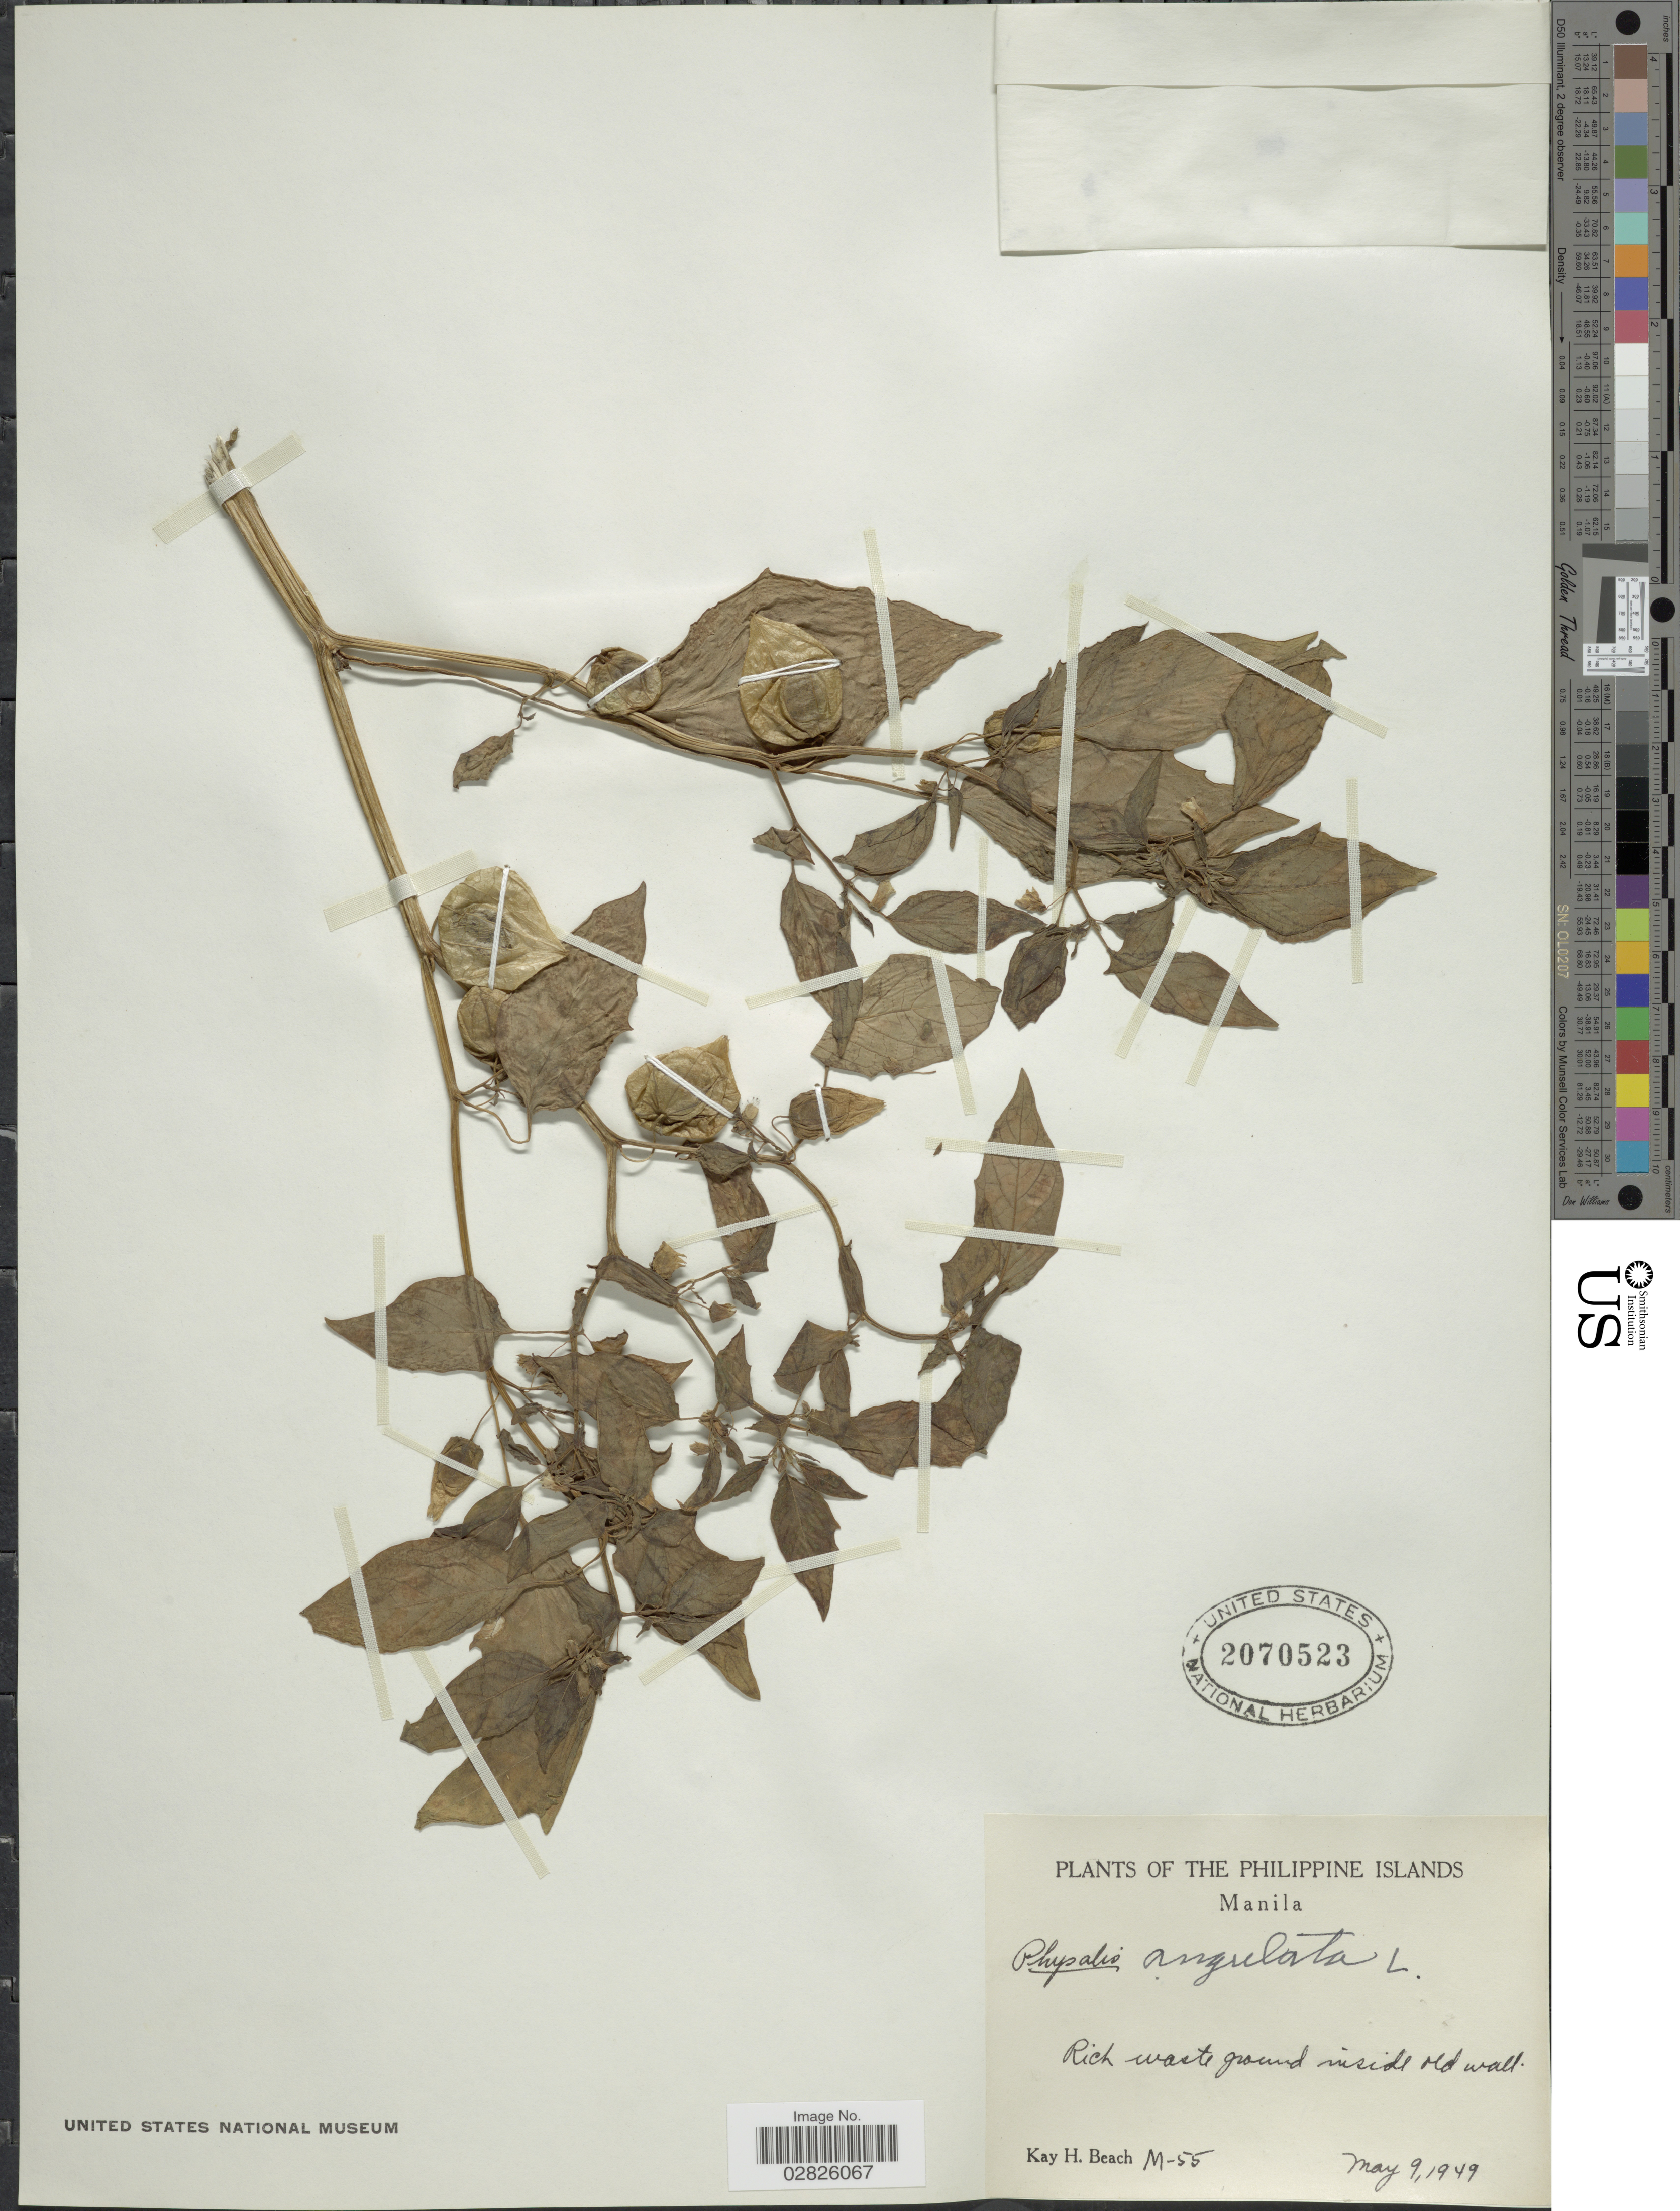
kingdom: Plantae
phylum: Tracheophyta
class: Magnoliopsida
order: Solanales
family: Solanaceae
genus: Physalis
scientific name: Physalis angulata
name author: L.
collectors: K. H. Beach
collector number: M-55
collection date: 1949-05-09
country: Philippines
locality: Manila. Rich waste ground inside old wall.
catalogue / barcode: US 2070523